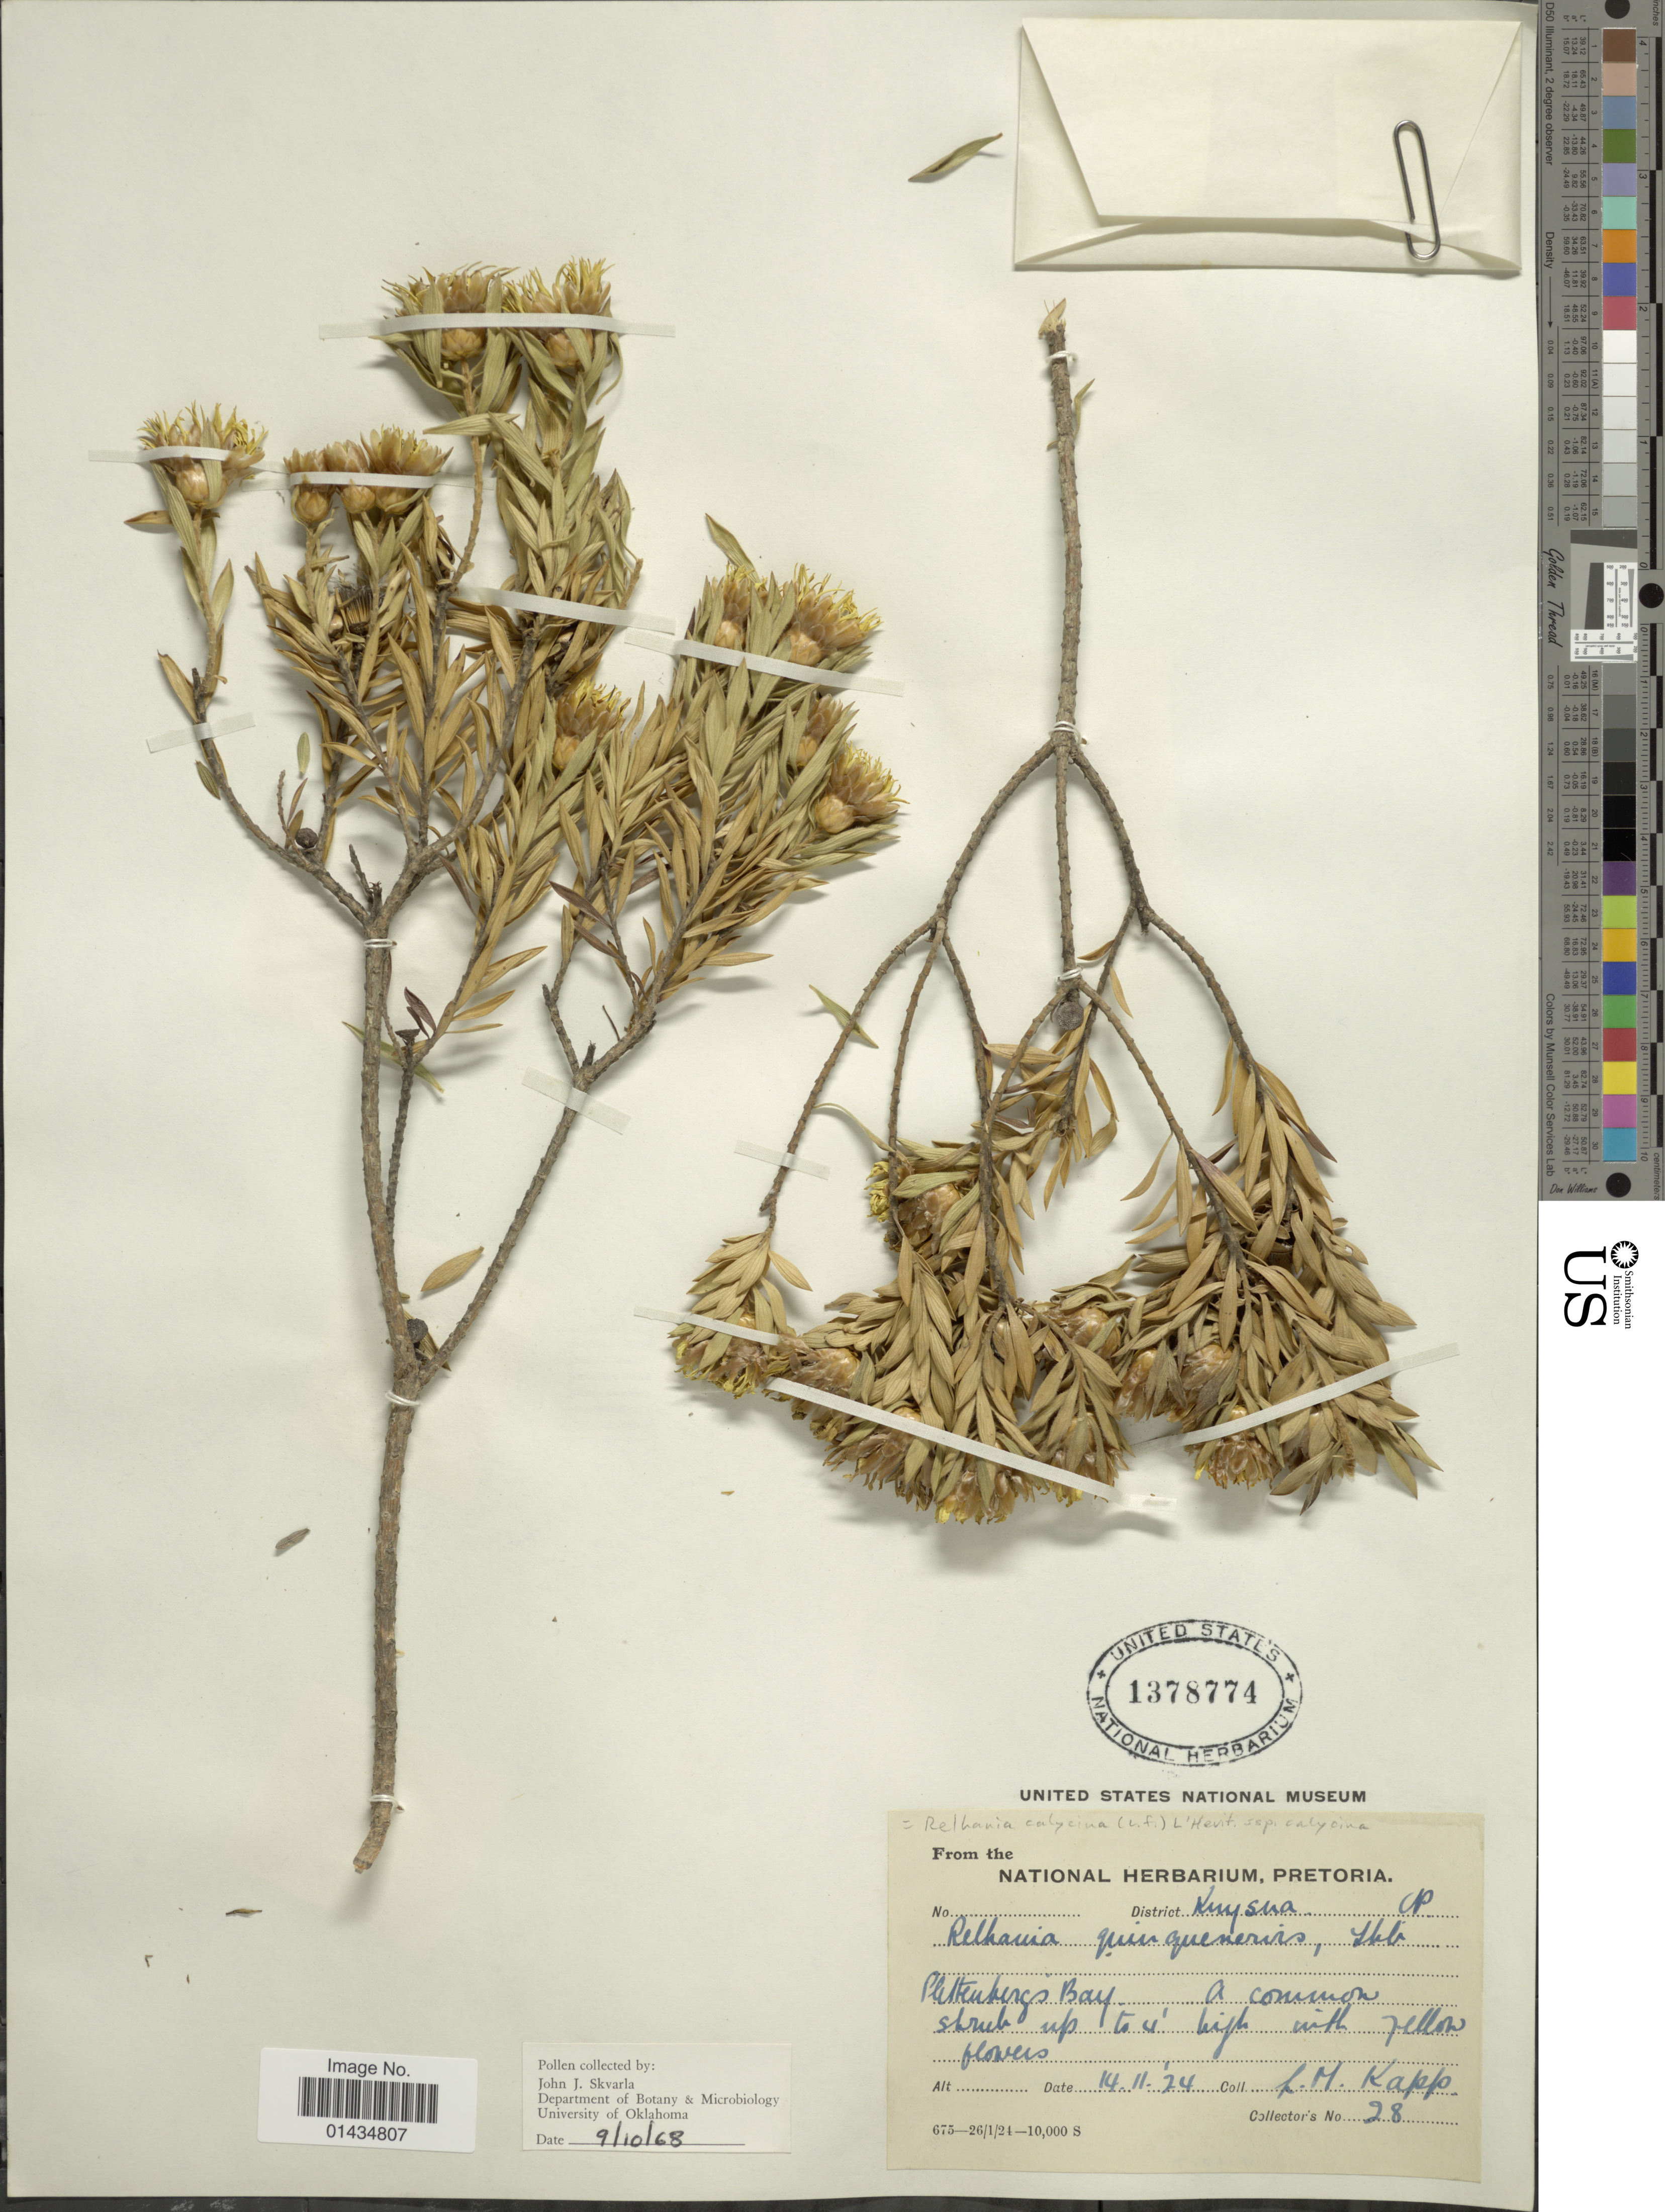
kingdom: Plantae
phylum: Tracheophyta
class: Magnoliopsida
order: Asterales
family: Asteraceae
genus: Relhania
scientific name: Relhania calycina subsp. apiculata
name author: (DC.) K. Bremer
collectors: L. Kapp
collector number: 28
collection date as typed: Transcribed d/m/y: 14/11/24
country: South Africa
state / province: Western Cape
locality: District Knysna, Plettenbergs Bay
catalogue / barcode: US 1378774